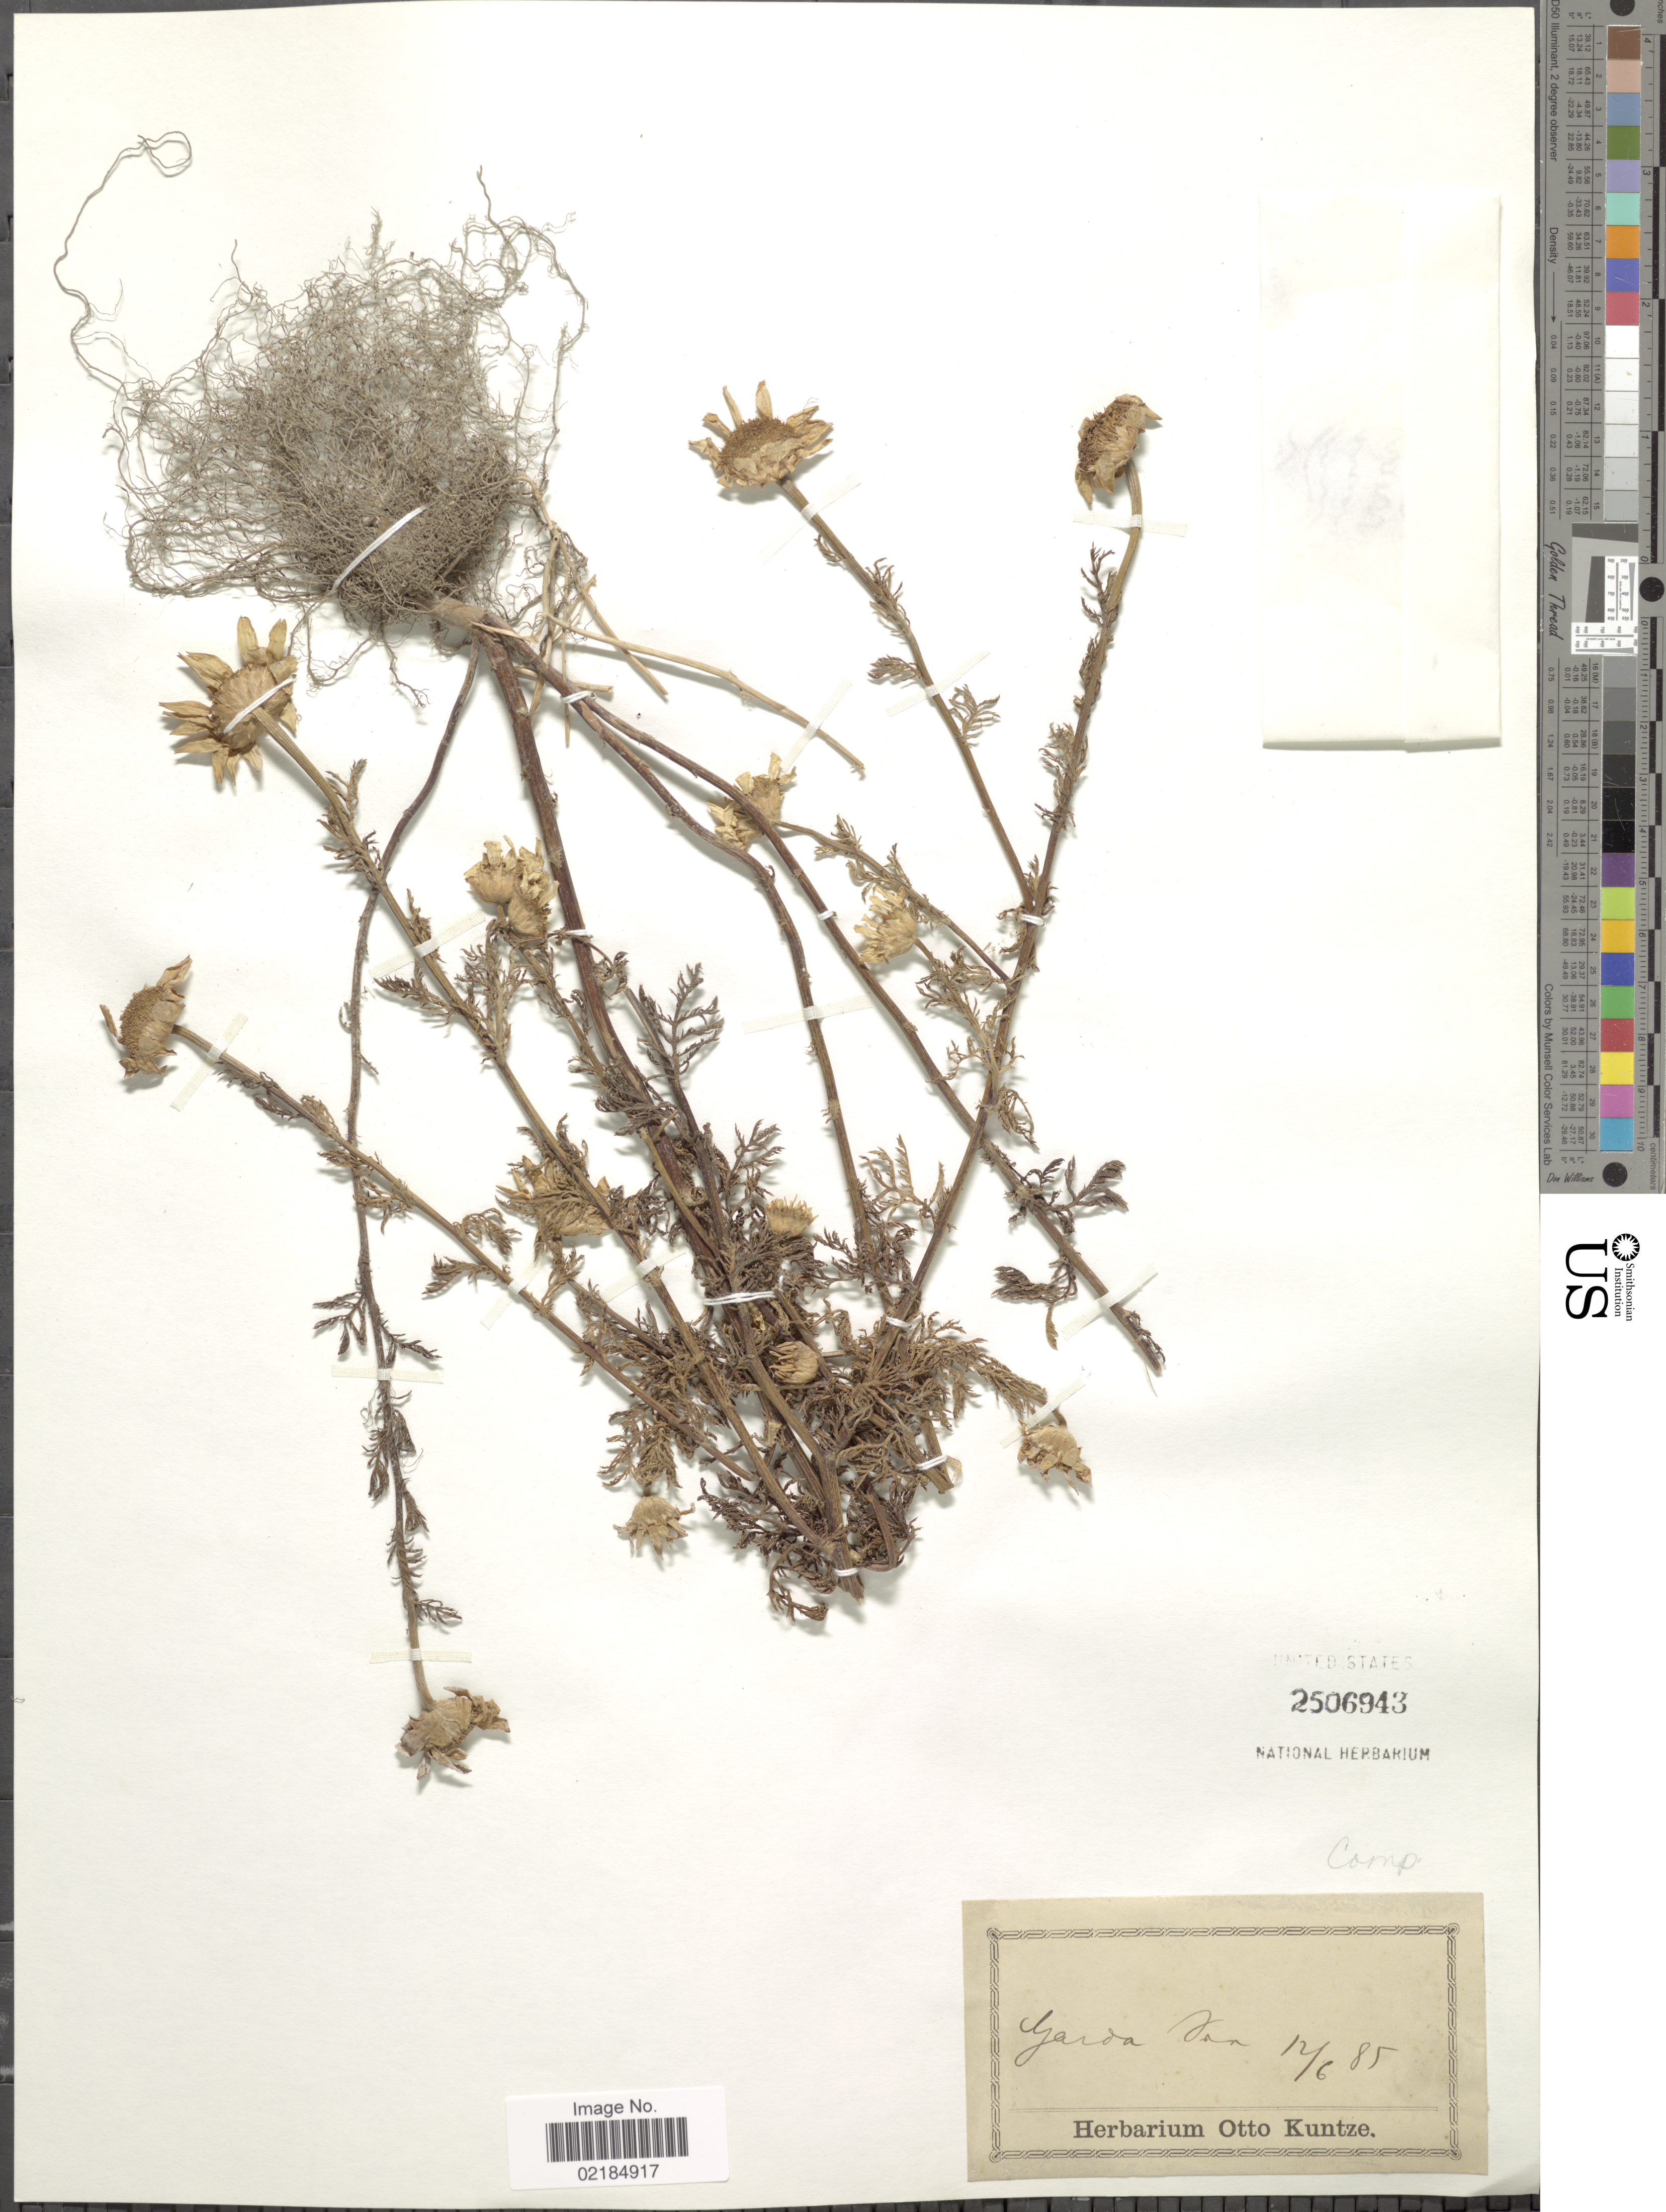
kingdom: Plantae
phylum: Tracheophyta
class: Magnoliopsida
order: Asterales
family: Asteraceae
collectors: ex herb. Otto Kuntze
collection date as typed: Transcribed d/m/y: 12/6/85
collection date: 1885-06-12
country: Italy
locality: Garda Van. [interpreted]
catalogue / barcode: US 2506943